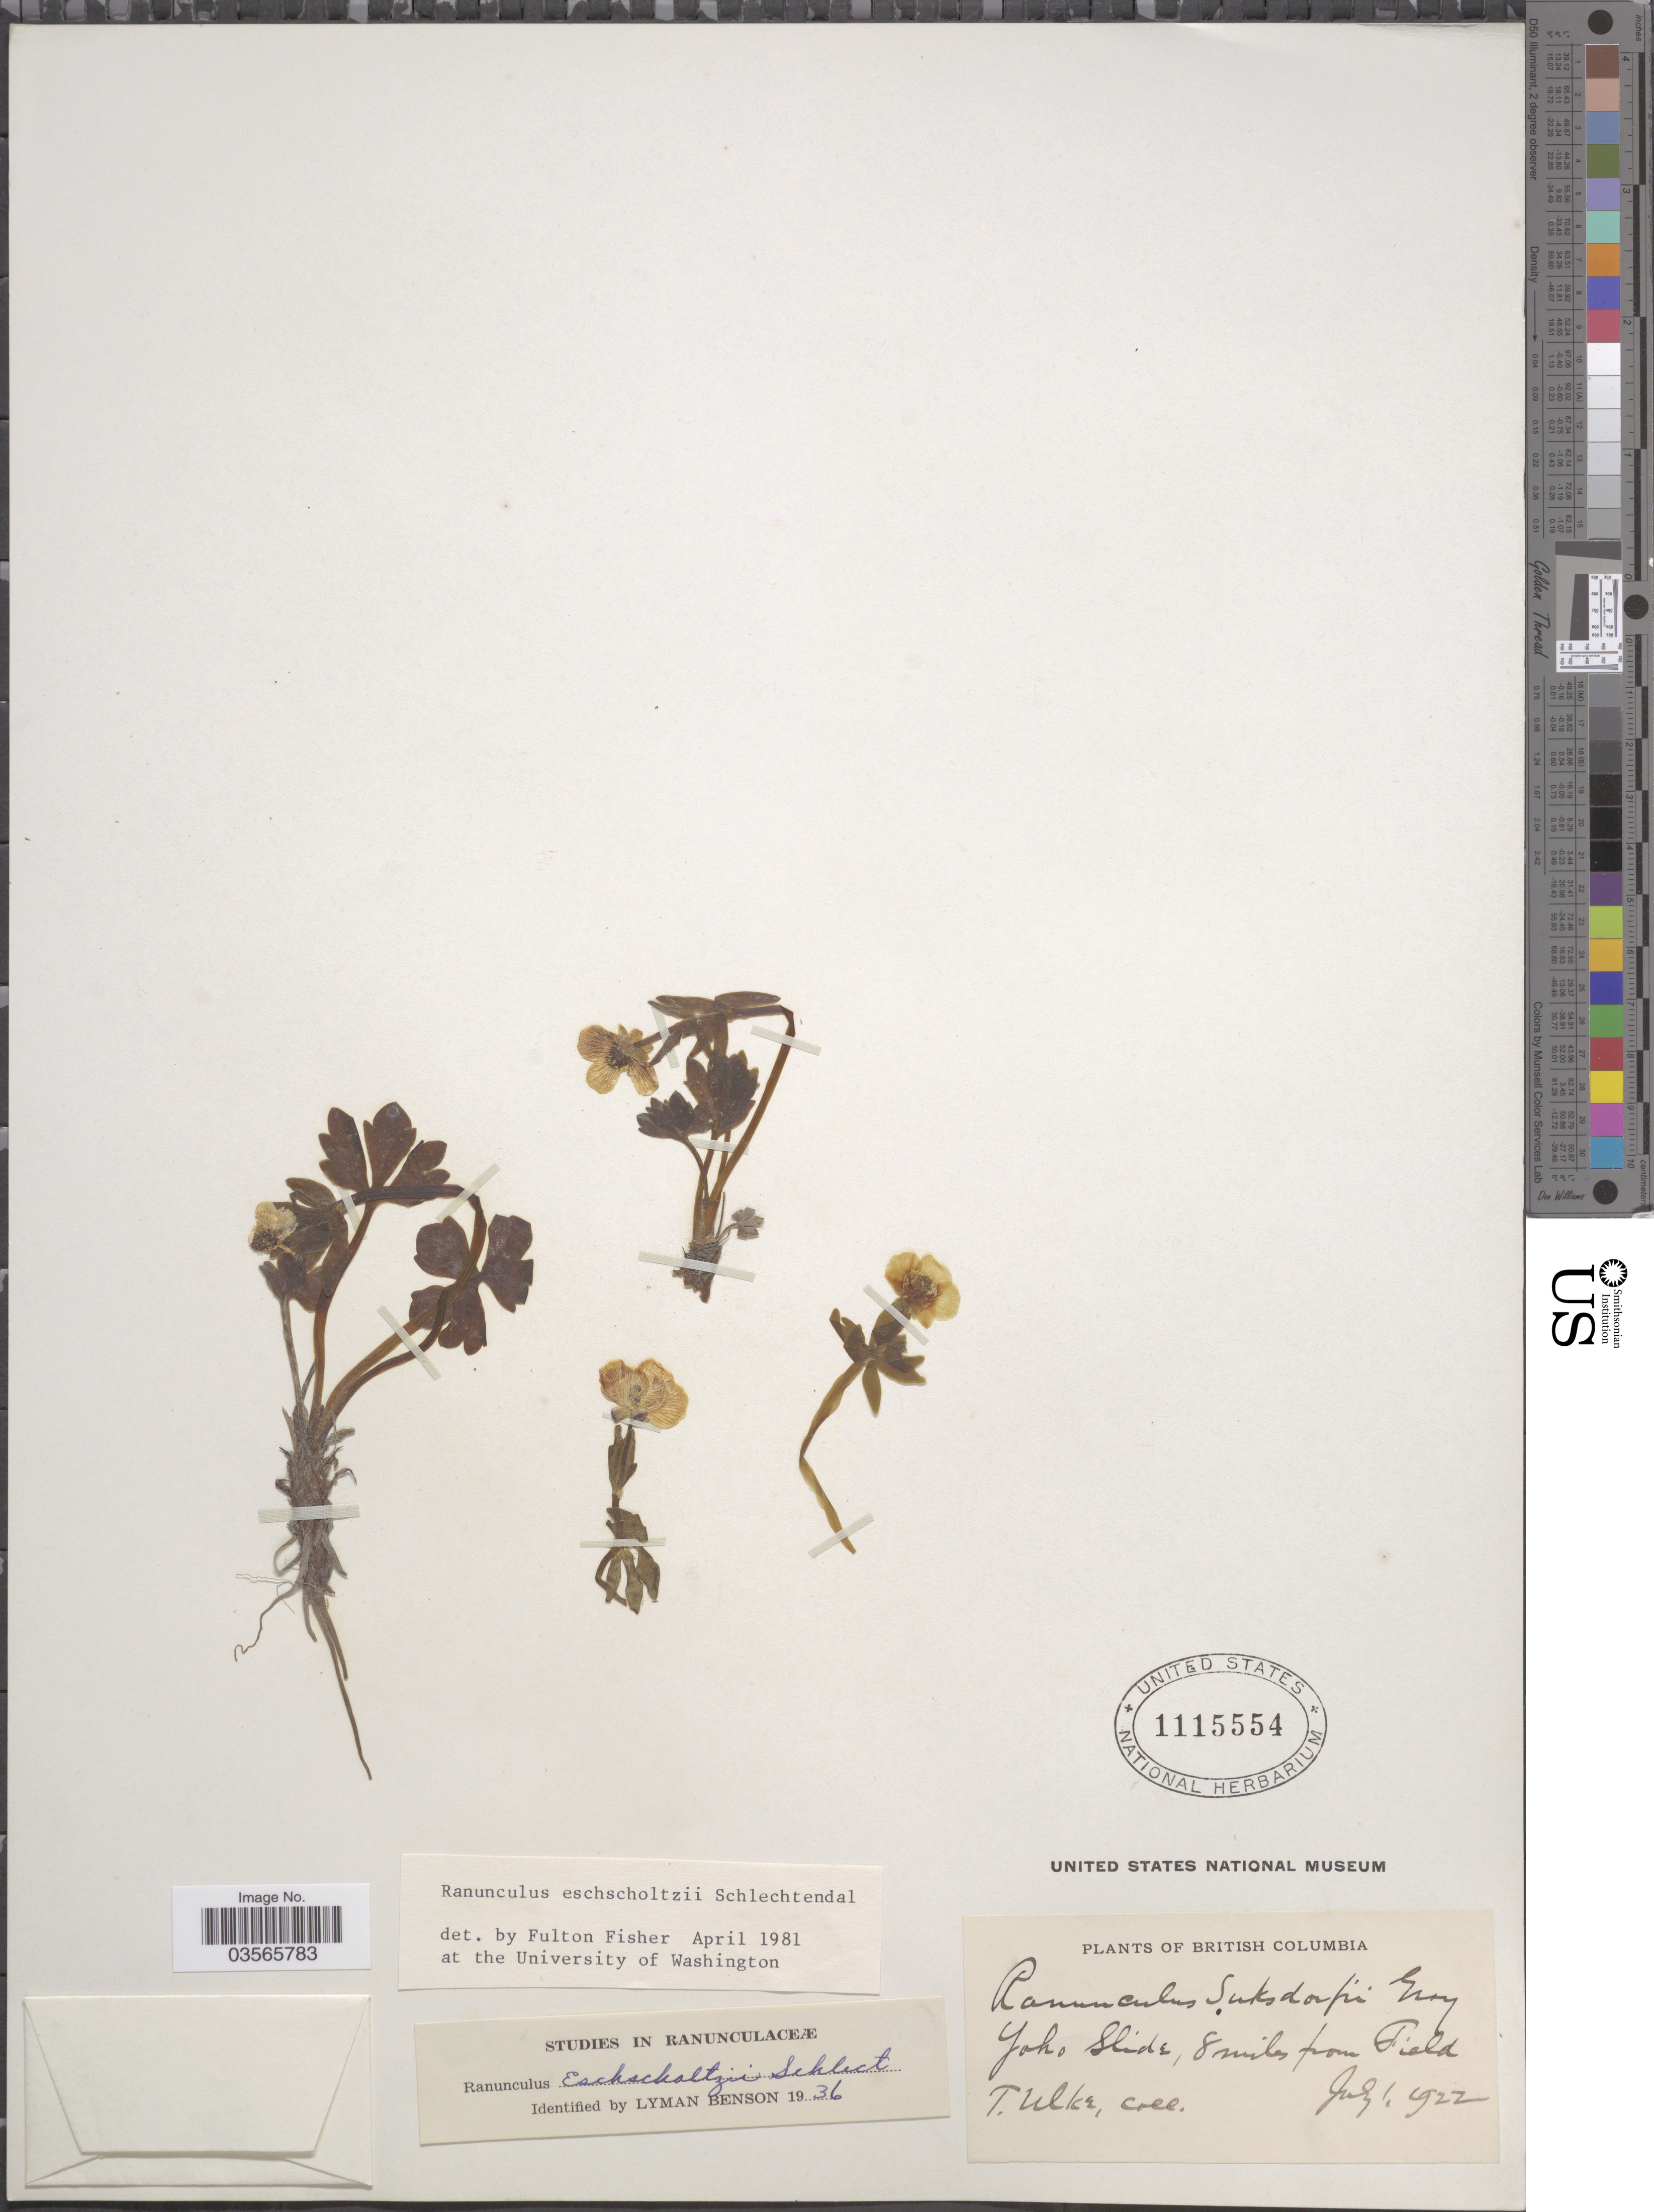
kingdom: Plantae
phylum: Tracheophyta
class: Magnoliopsida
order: Ranunculales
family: Ranunculaceae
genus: Ranunculus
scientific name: Ranunculus eschscholtzii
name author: Schltdl.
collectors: T. Ulke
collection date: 1922-07-01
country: Canada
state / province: British Columbia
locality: Yoko Slide, 8 miles from Field.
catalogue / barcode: US 115554